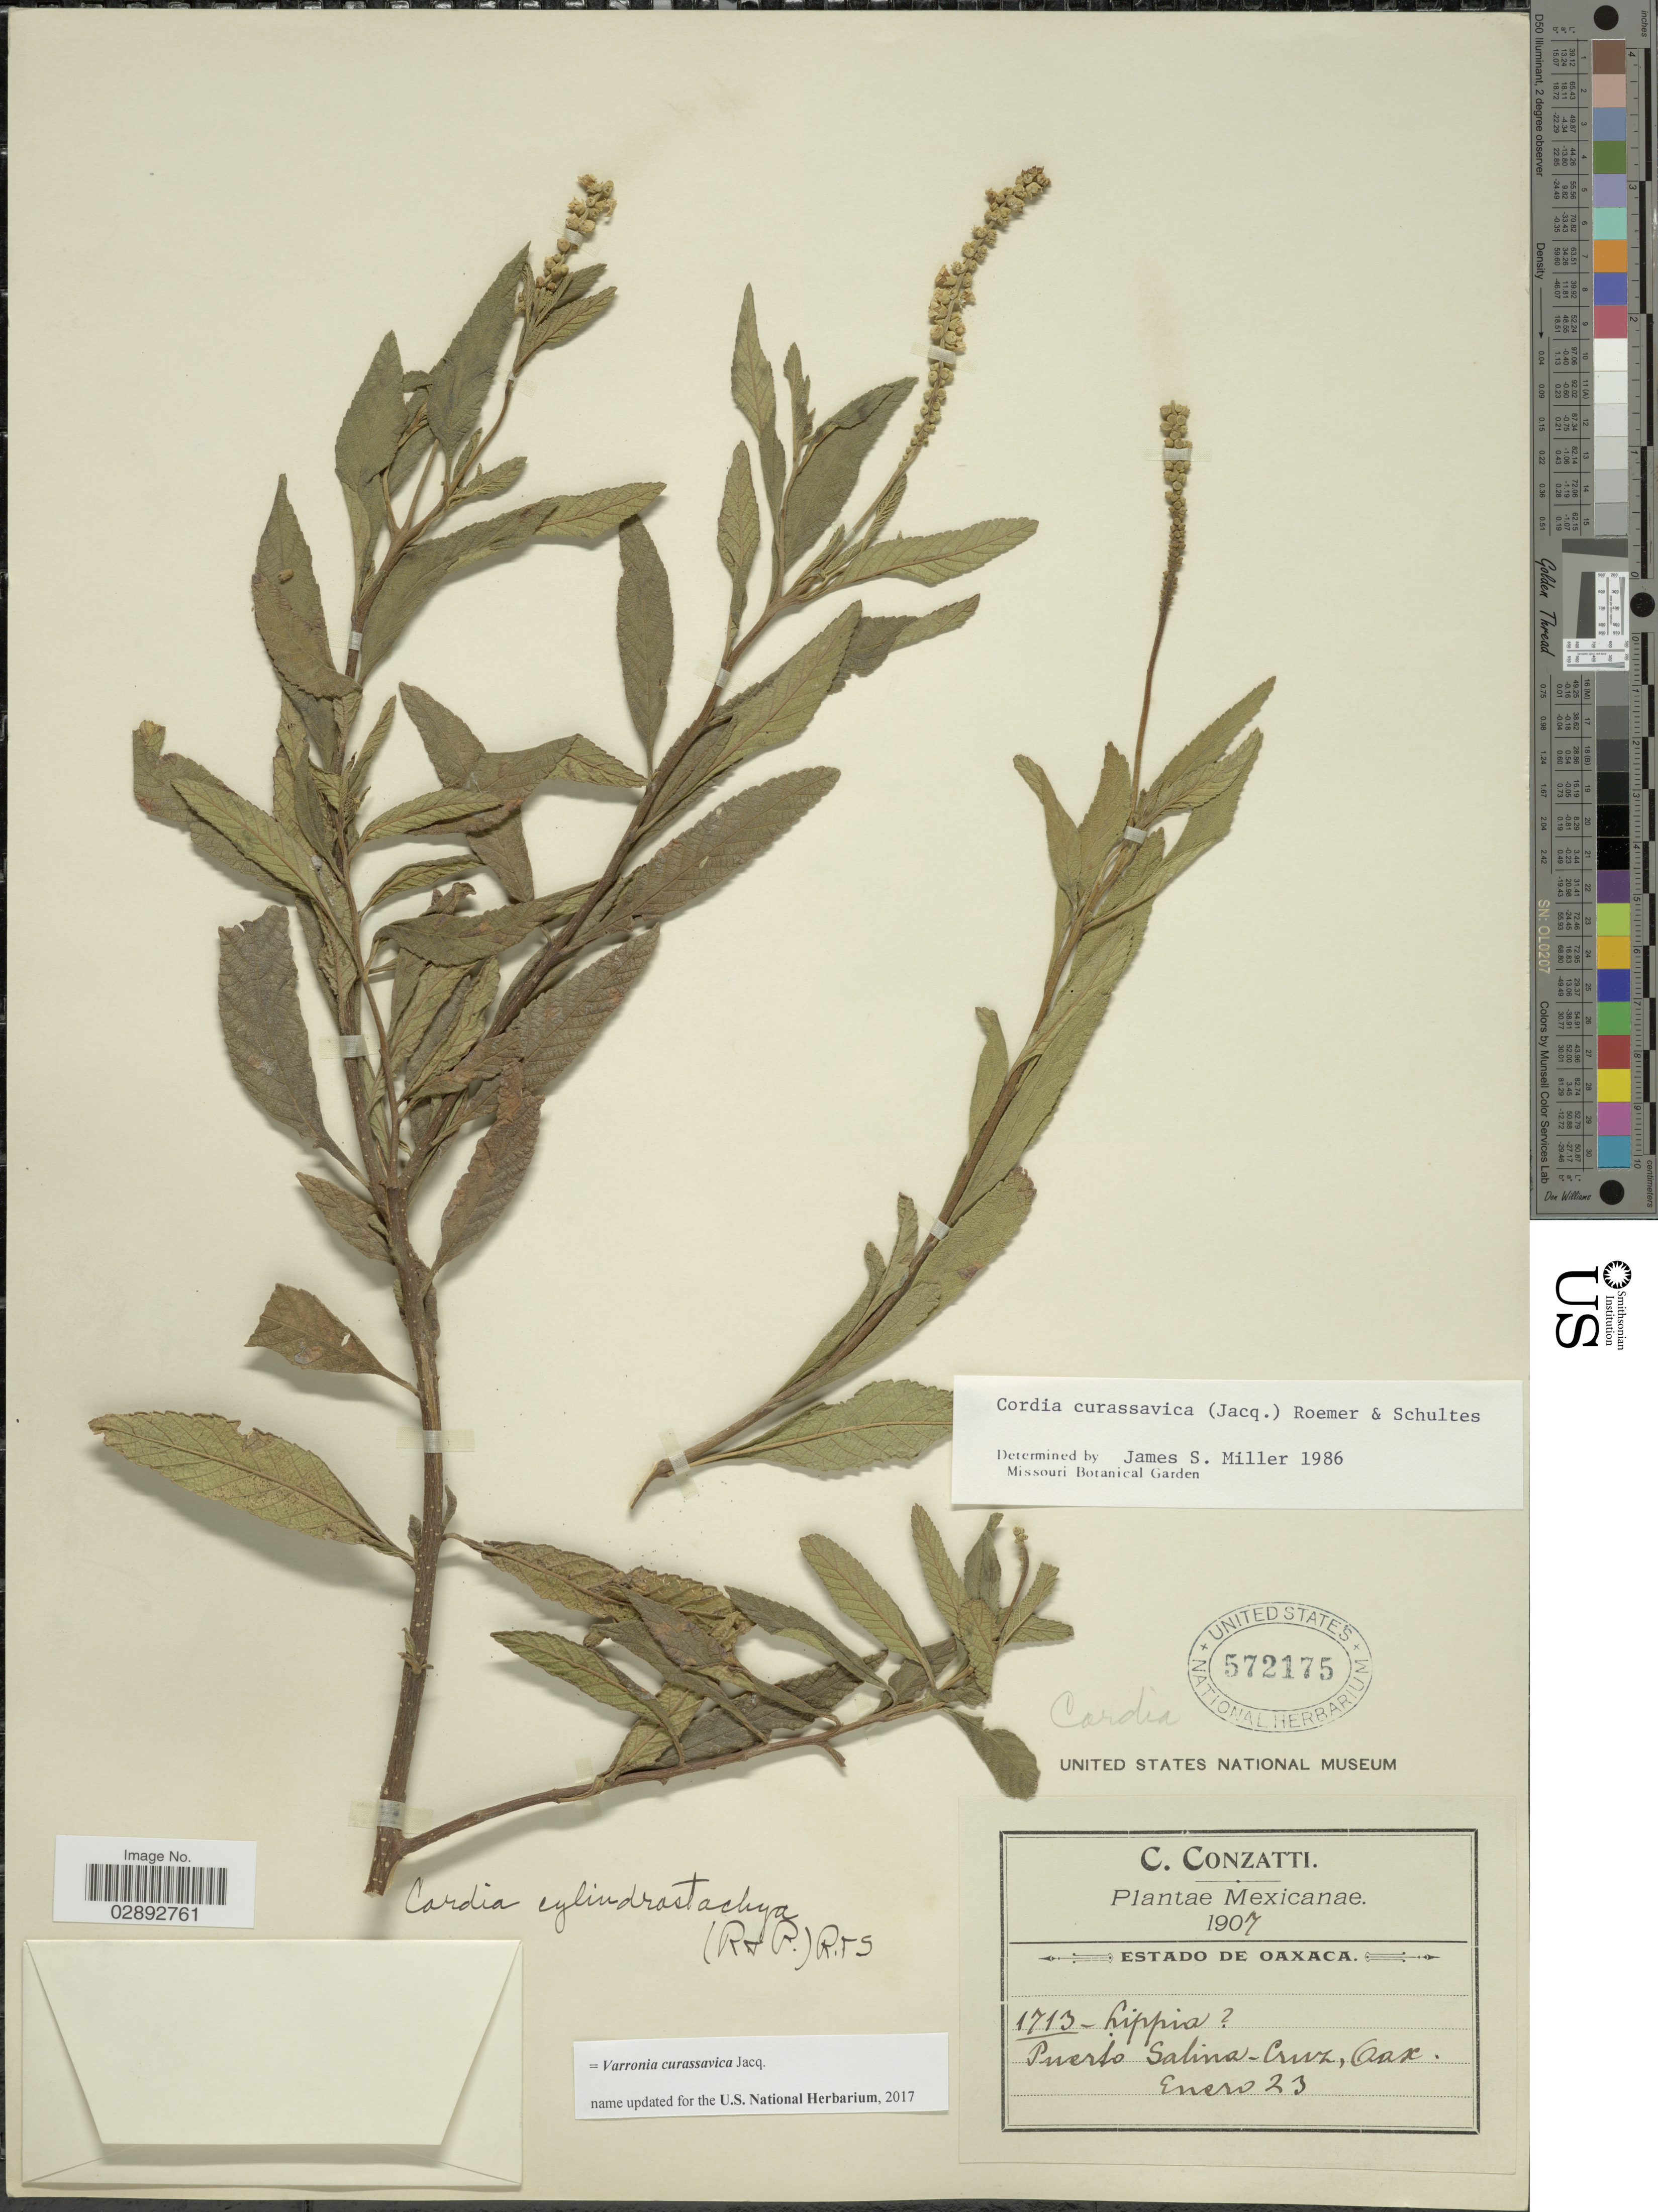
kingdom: Plantae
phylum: Tracheophyta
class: Magnoliopsida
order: Boraginales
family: Cordiaceae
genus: Varronia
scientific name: Varronia curassavica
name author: Jacq.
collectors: C. Conzatti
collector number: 1713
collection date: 1907-01-23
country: Mexico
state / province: Oaxaca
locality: Estado de Oaxaca. Puerto Salina-Cruz, Oax.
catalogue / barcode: US 572175